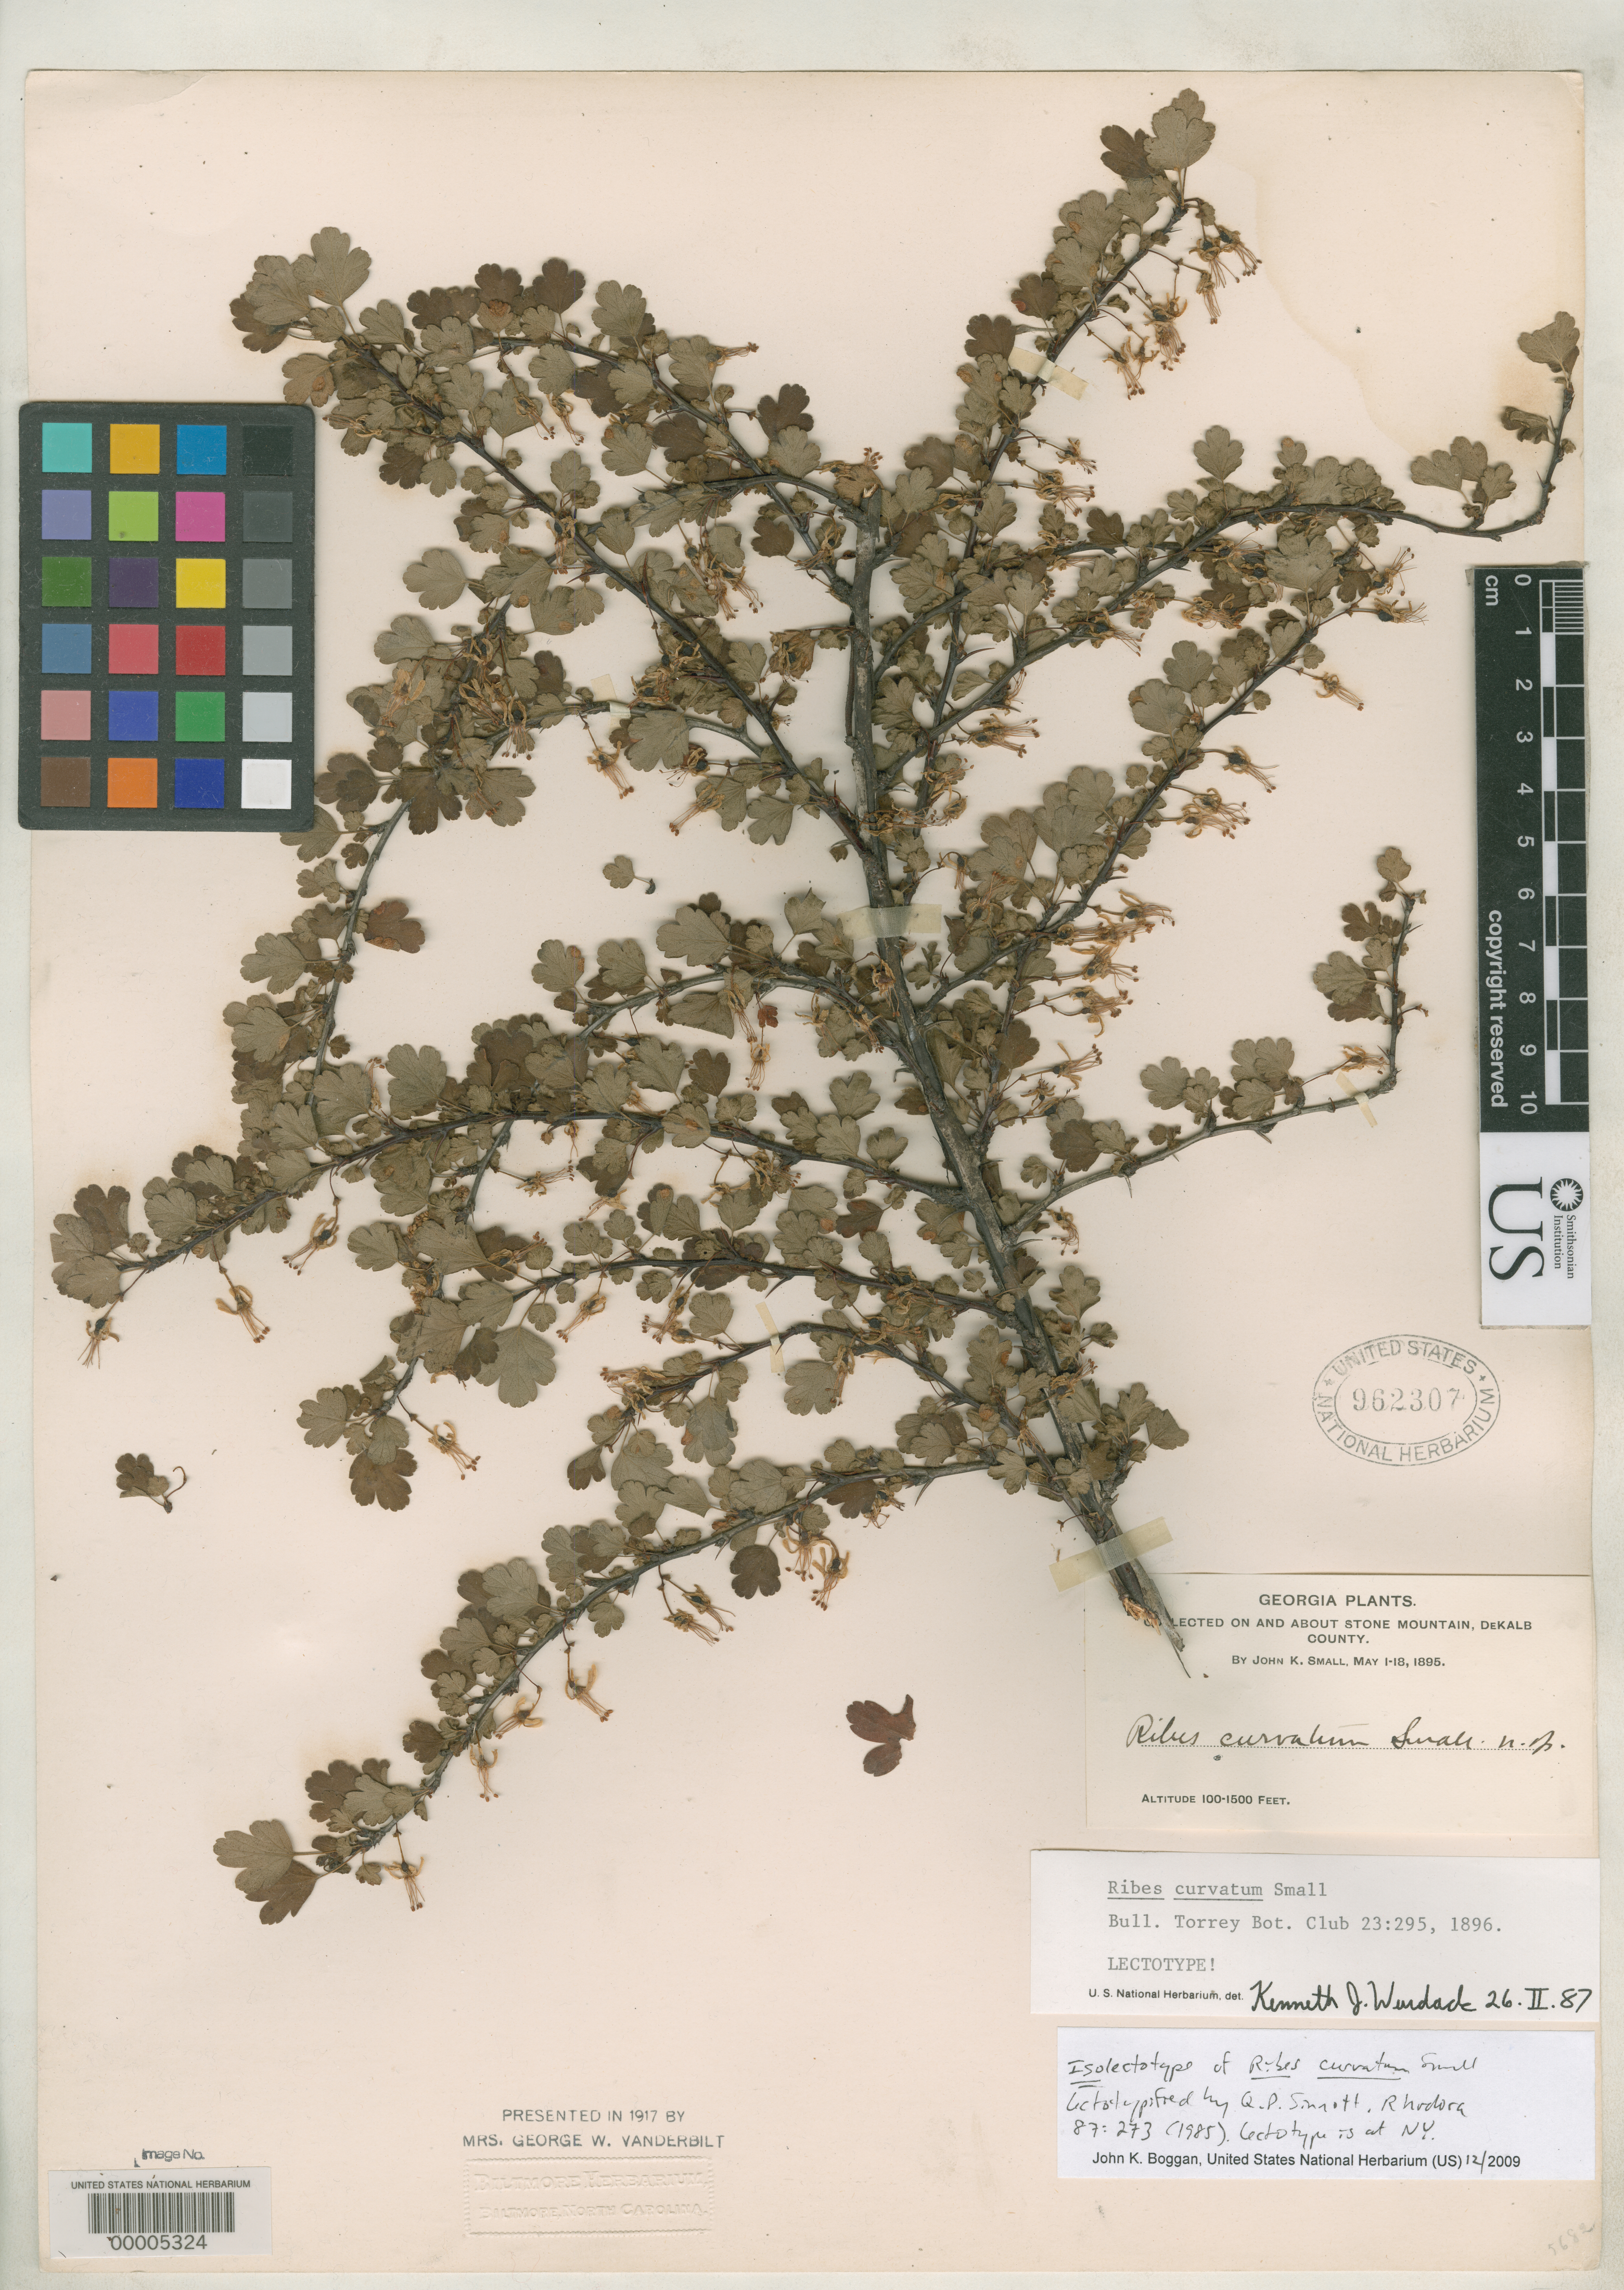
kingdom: Plantae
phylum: Tracheophyta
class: Magnoliopsida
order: Saxifragales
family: Grossulariaceae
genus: Ribes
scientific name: Ribes curvatum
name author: Small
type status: Syntype; Isolectotype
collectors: J. K. Small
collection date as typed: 01 May 1895 to 18 May 1895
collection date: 1895-05-01/1895-05-18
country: United States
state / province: Georgia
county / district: De Kalb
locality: About Stone Mountain.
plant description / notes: Erroneously annotated by K.J. Wurdack (1987) as "lectotype" (lectotype is at NY).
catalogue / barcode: US 962307